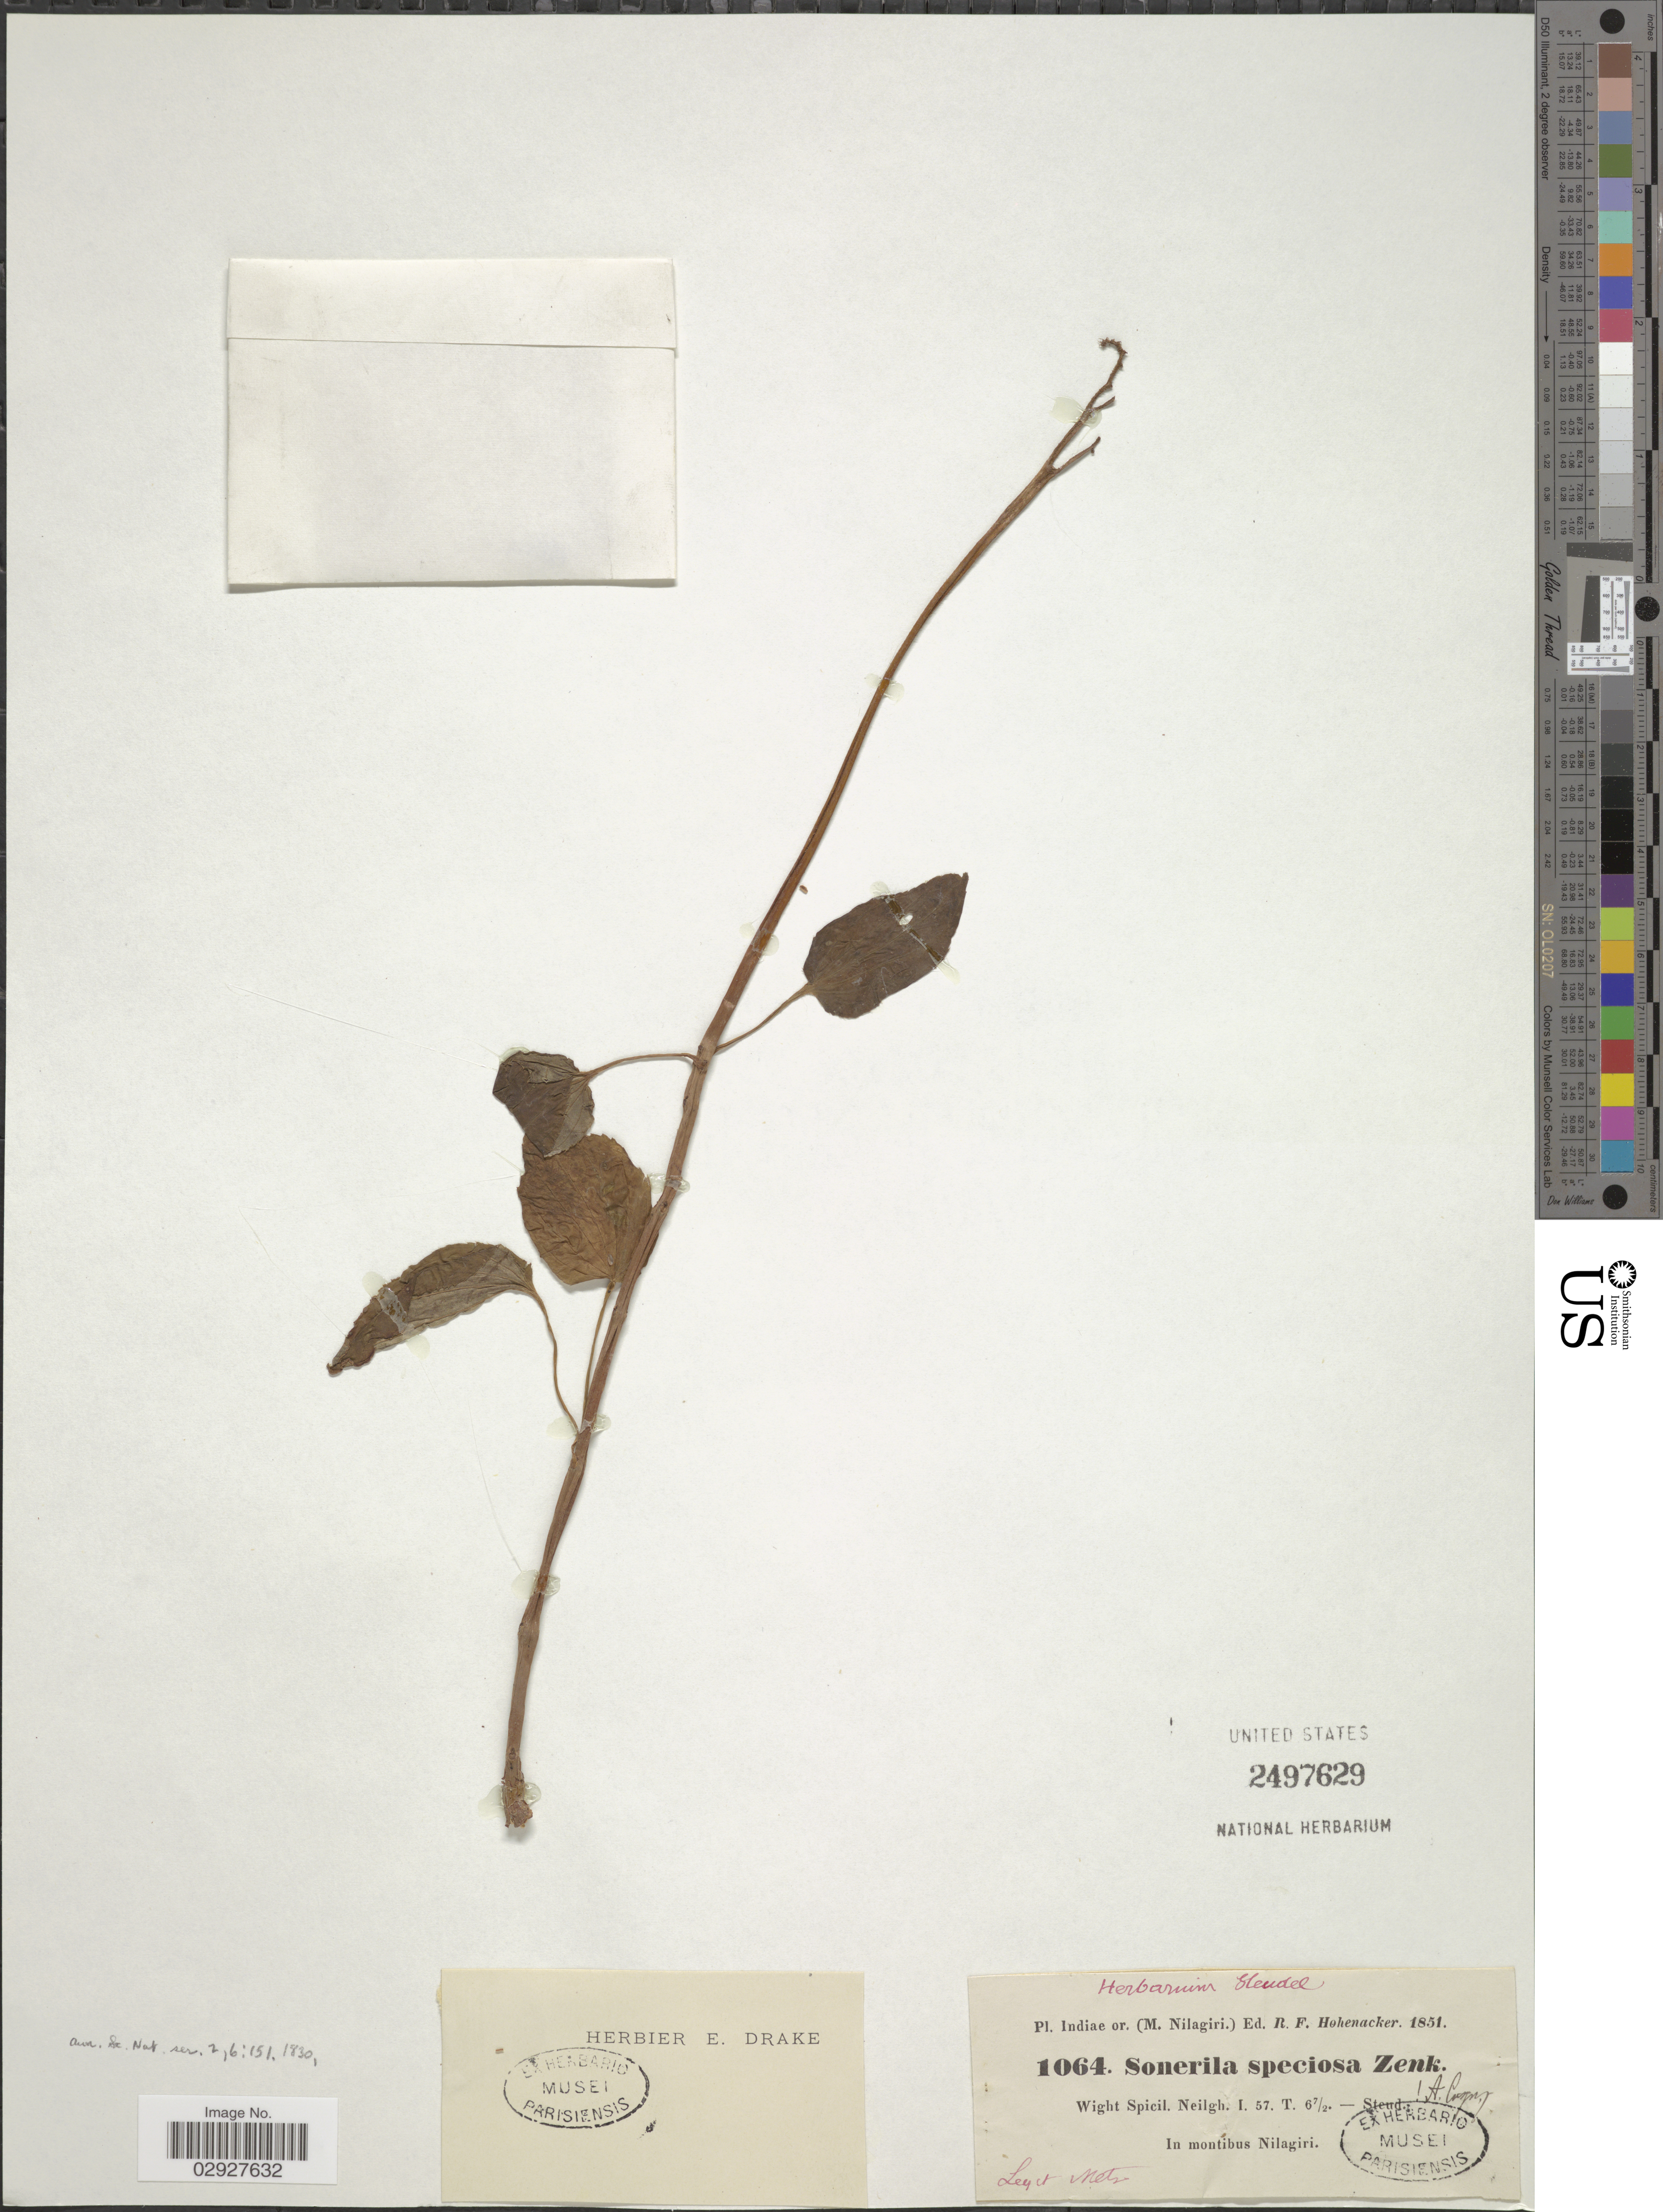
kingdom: Plantae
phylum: Tracheophyta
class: Magnoliopsida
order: Myrtales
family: Melastomataceae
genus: Sonerila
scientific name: Sonerila speciosa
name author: Zenker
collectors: R. F. Hohenacker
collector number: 1064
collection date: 1851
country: India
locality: In montibus Nilagiri.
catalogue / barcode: US 2497629